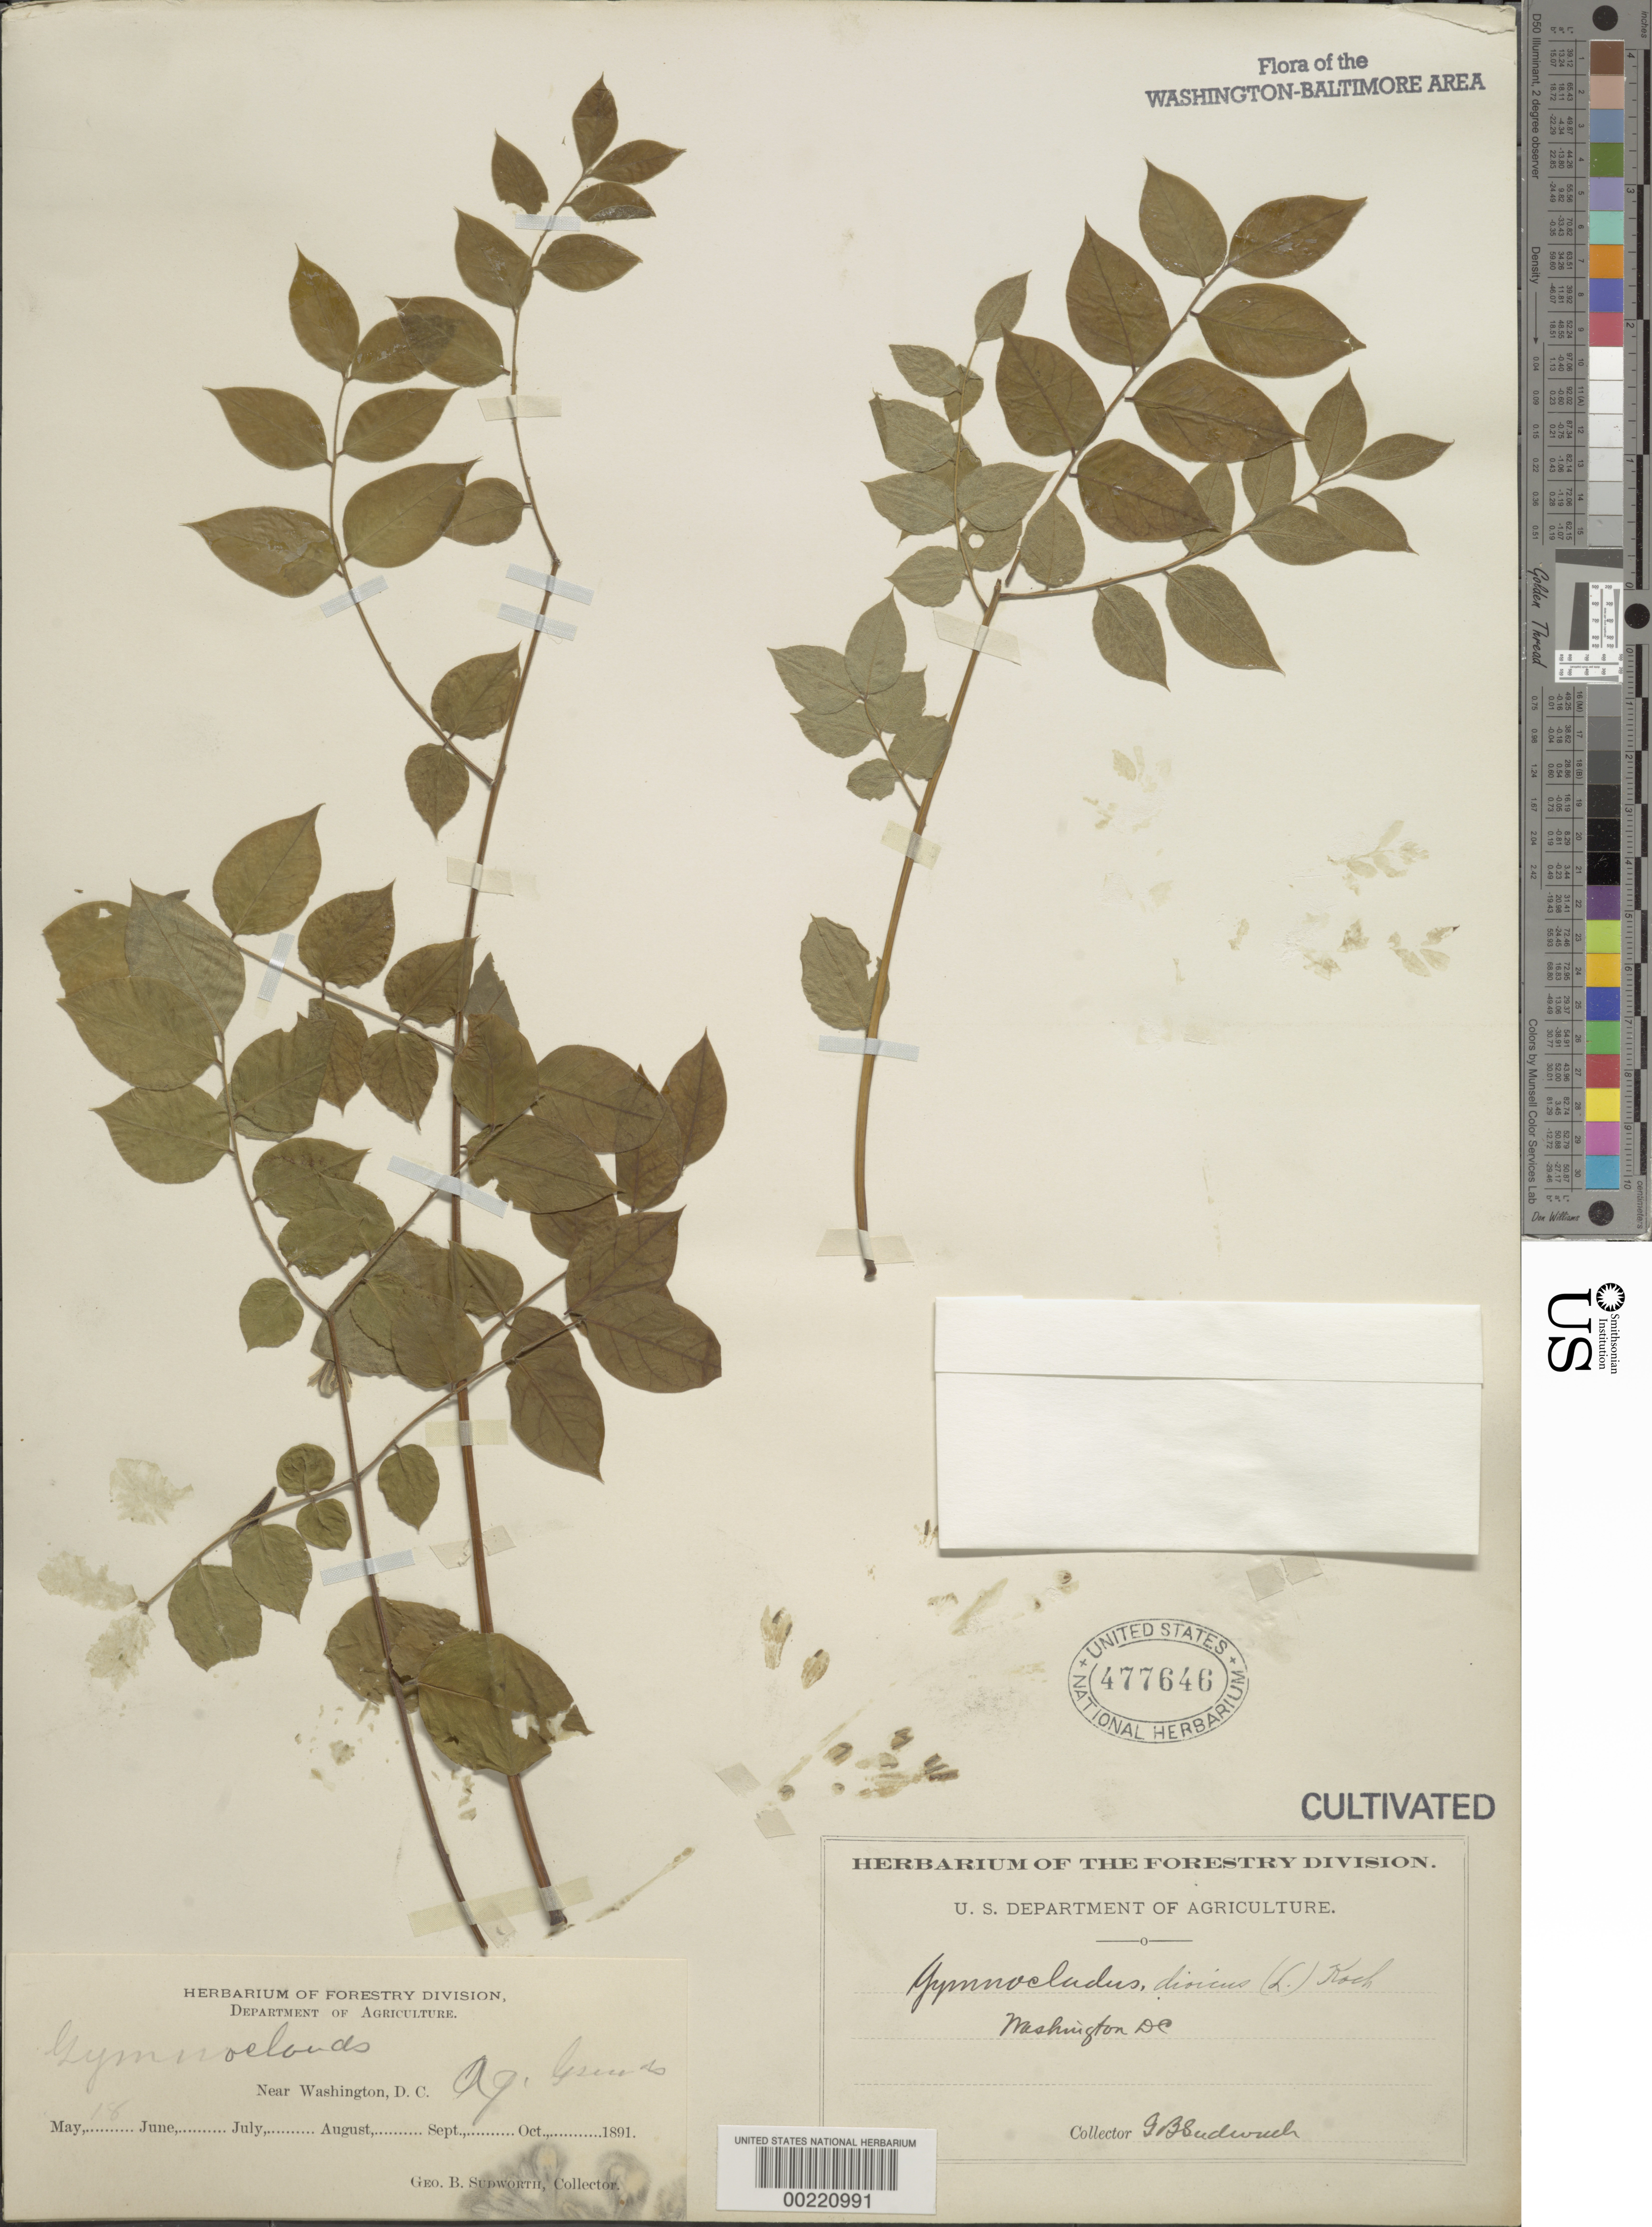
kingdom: Plantae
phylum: Tracheophyta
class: Magnoliopsida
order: Fabales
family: Fabaceae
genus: Gymnocladus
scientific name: Gymnocladus dioicus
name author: (L.) K. Koch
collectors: G. B. Sudworth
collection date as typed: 18 May 1891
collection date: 1891-05-18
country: United States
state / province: District of Columbia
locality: Department of Agriculture grounds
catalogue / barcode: US 4477646